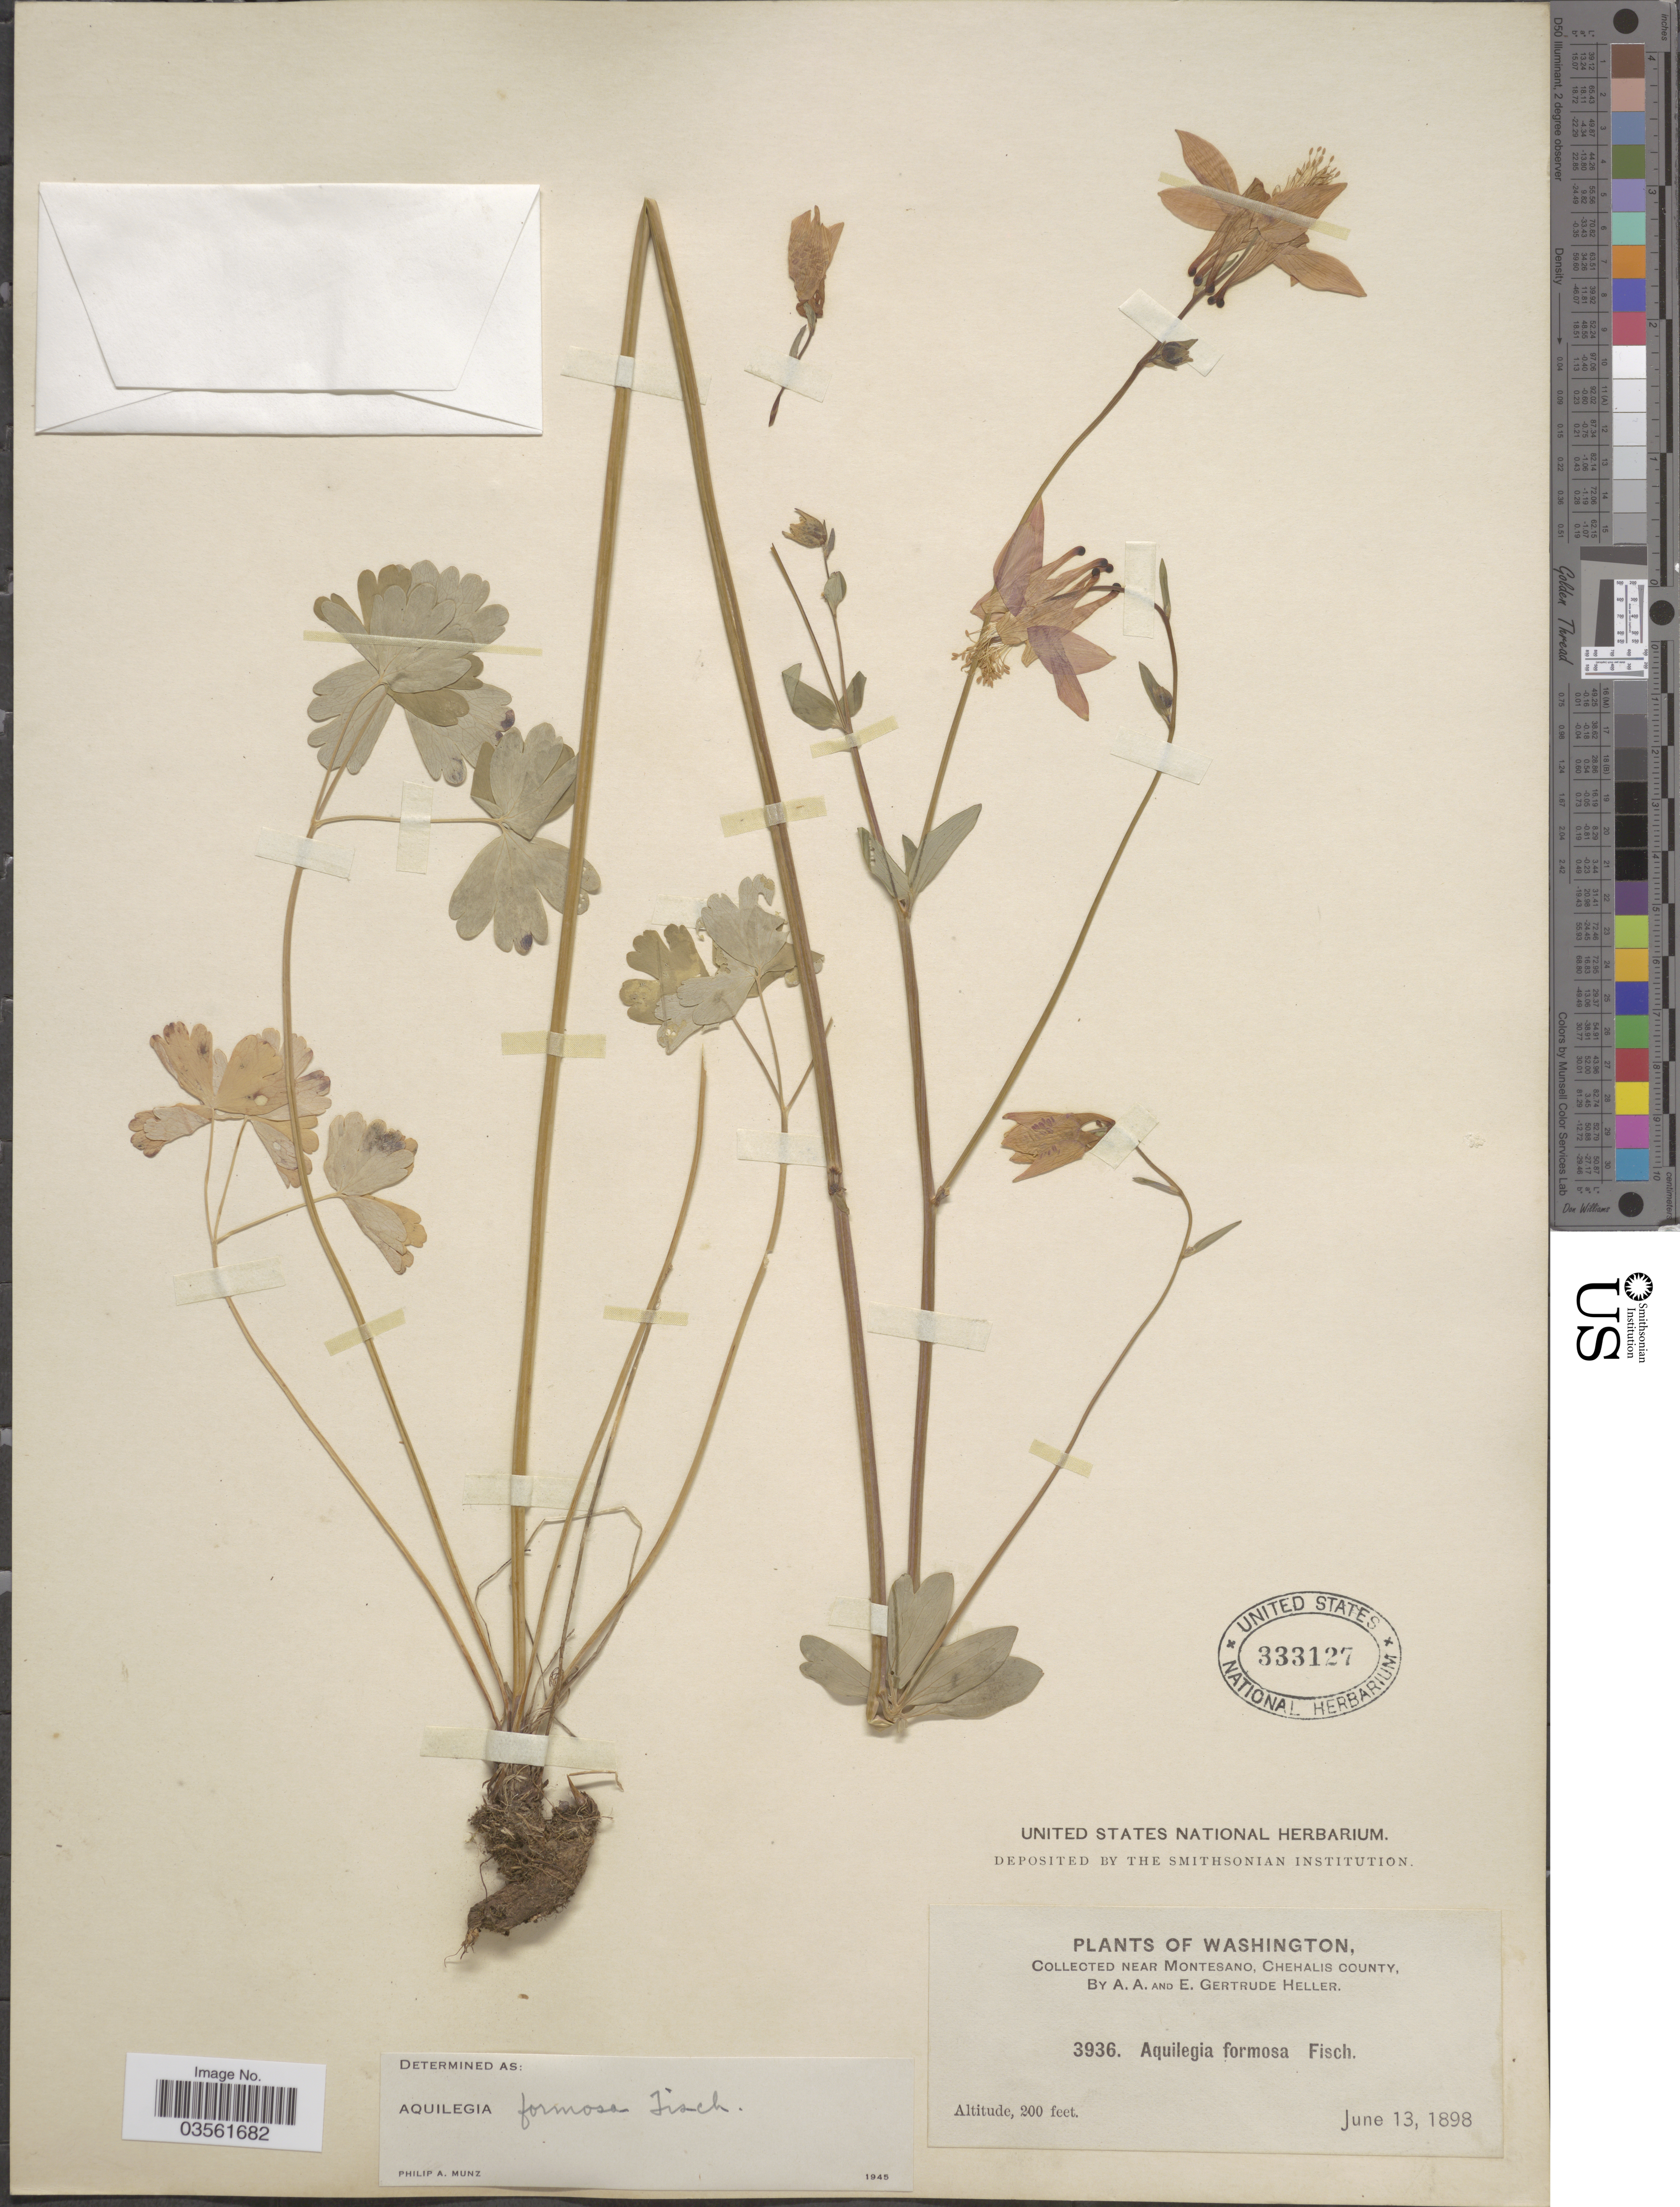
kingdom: Plantae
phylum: Tracheophyta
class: Magnoliopsida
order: Ranunculales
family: Ranunculaceae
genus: Aquilegia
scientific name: Aquilegia formosa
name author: Fisch. ex DC.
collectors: A. A. Heller & E. Gertrude Heller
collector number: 3936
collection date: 1898-06-13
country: United States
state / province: Washington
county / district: Grays Harbor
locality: Near Montesano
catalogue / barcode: US 333127